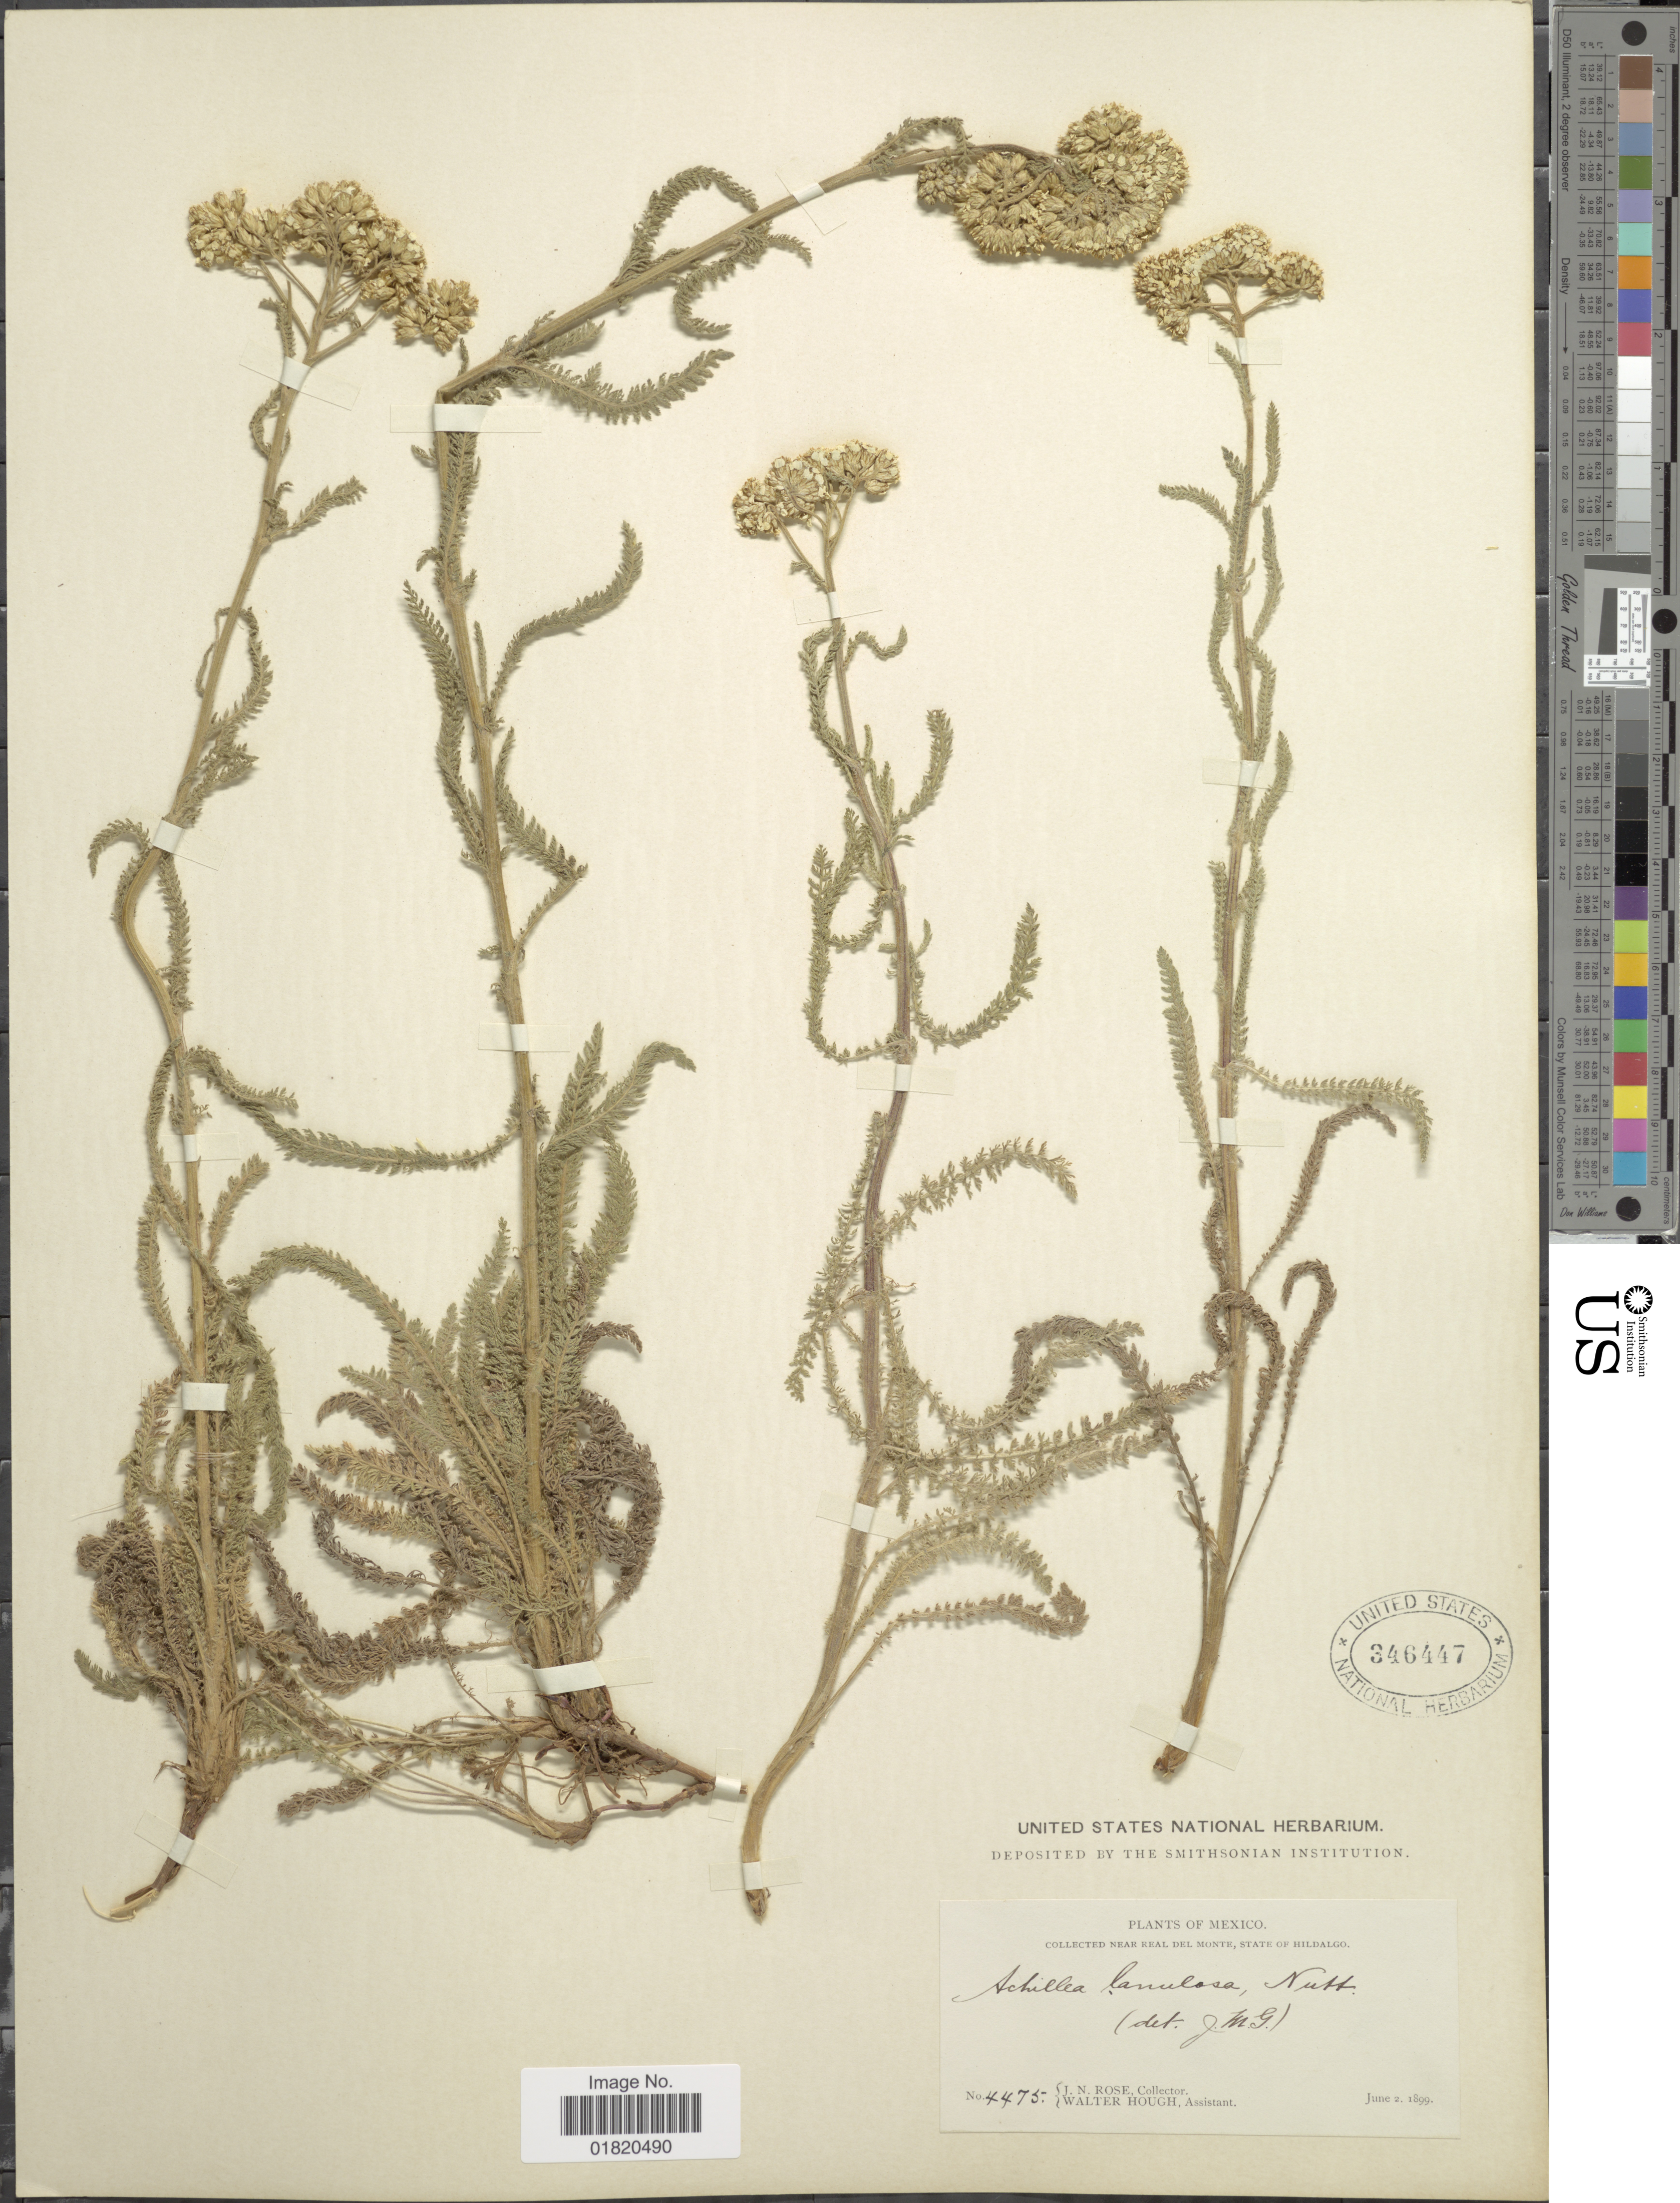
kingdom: Plantae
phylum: Tracheophyta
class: Magnoliopsida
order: Asterales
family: Asteraceae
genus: Achillea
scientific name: Achillea lanulosa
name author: Nutt.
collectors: J. N. Rose & W. Hough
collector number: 4475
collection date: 1899-06-02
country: Mexico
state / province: Hidalgo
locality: Near Real del Monte.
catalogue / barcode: US 346447